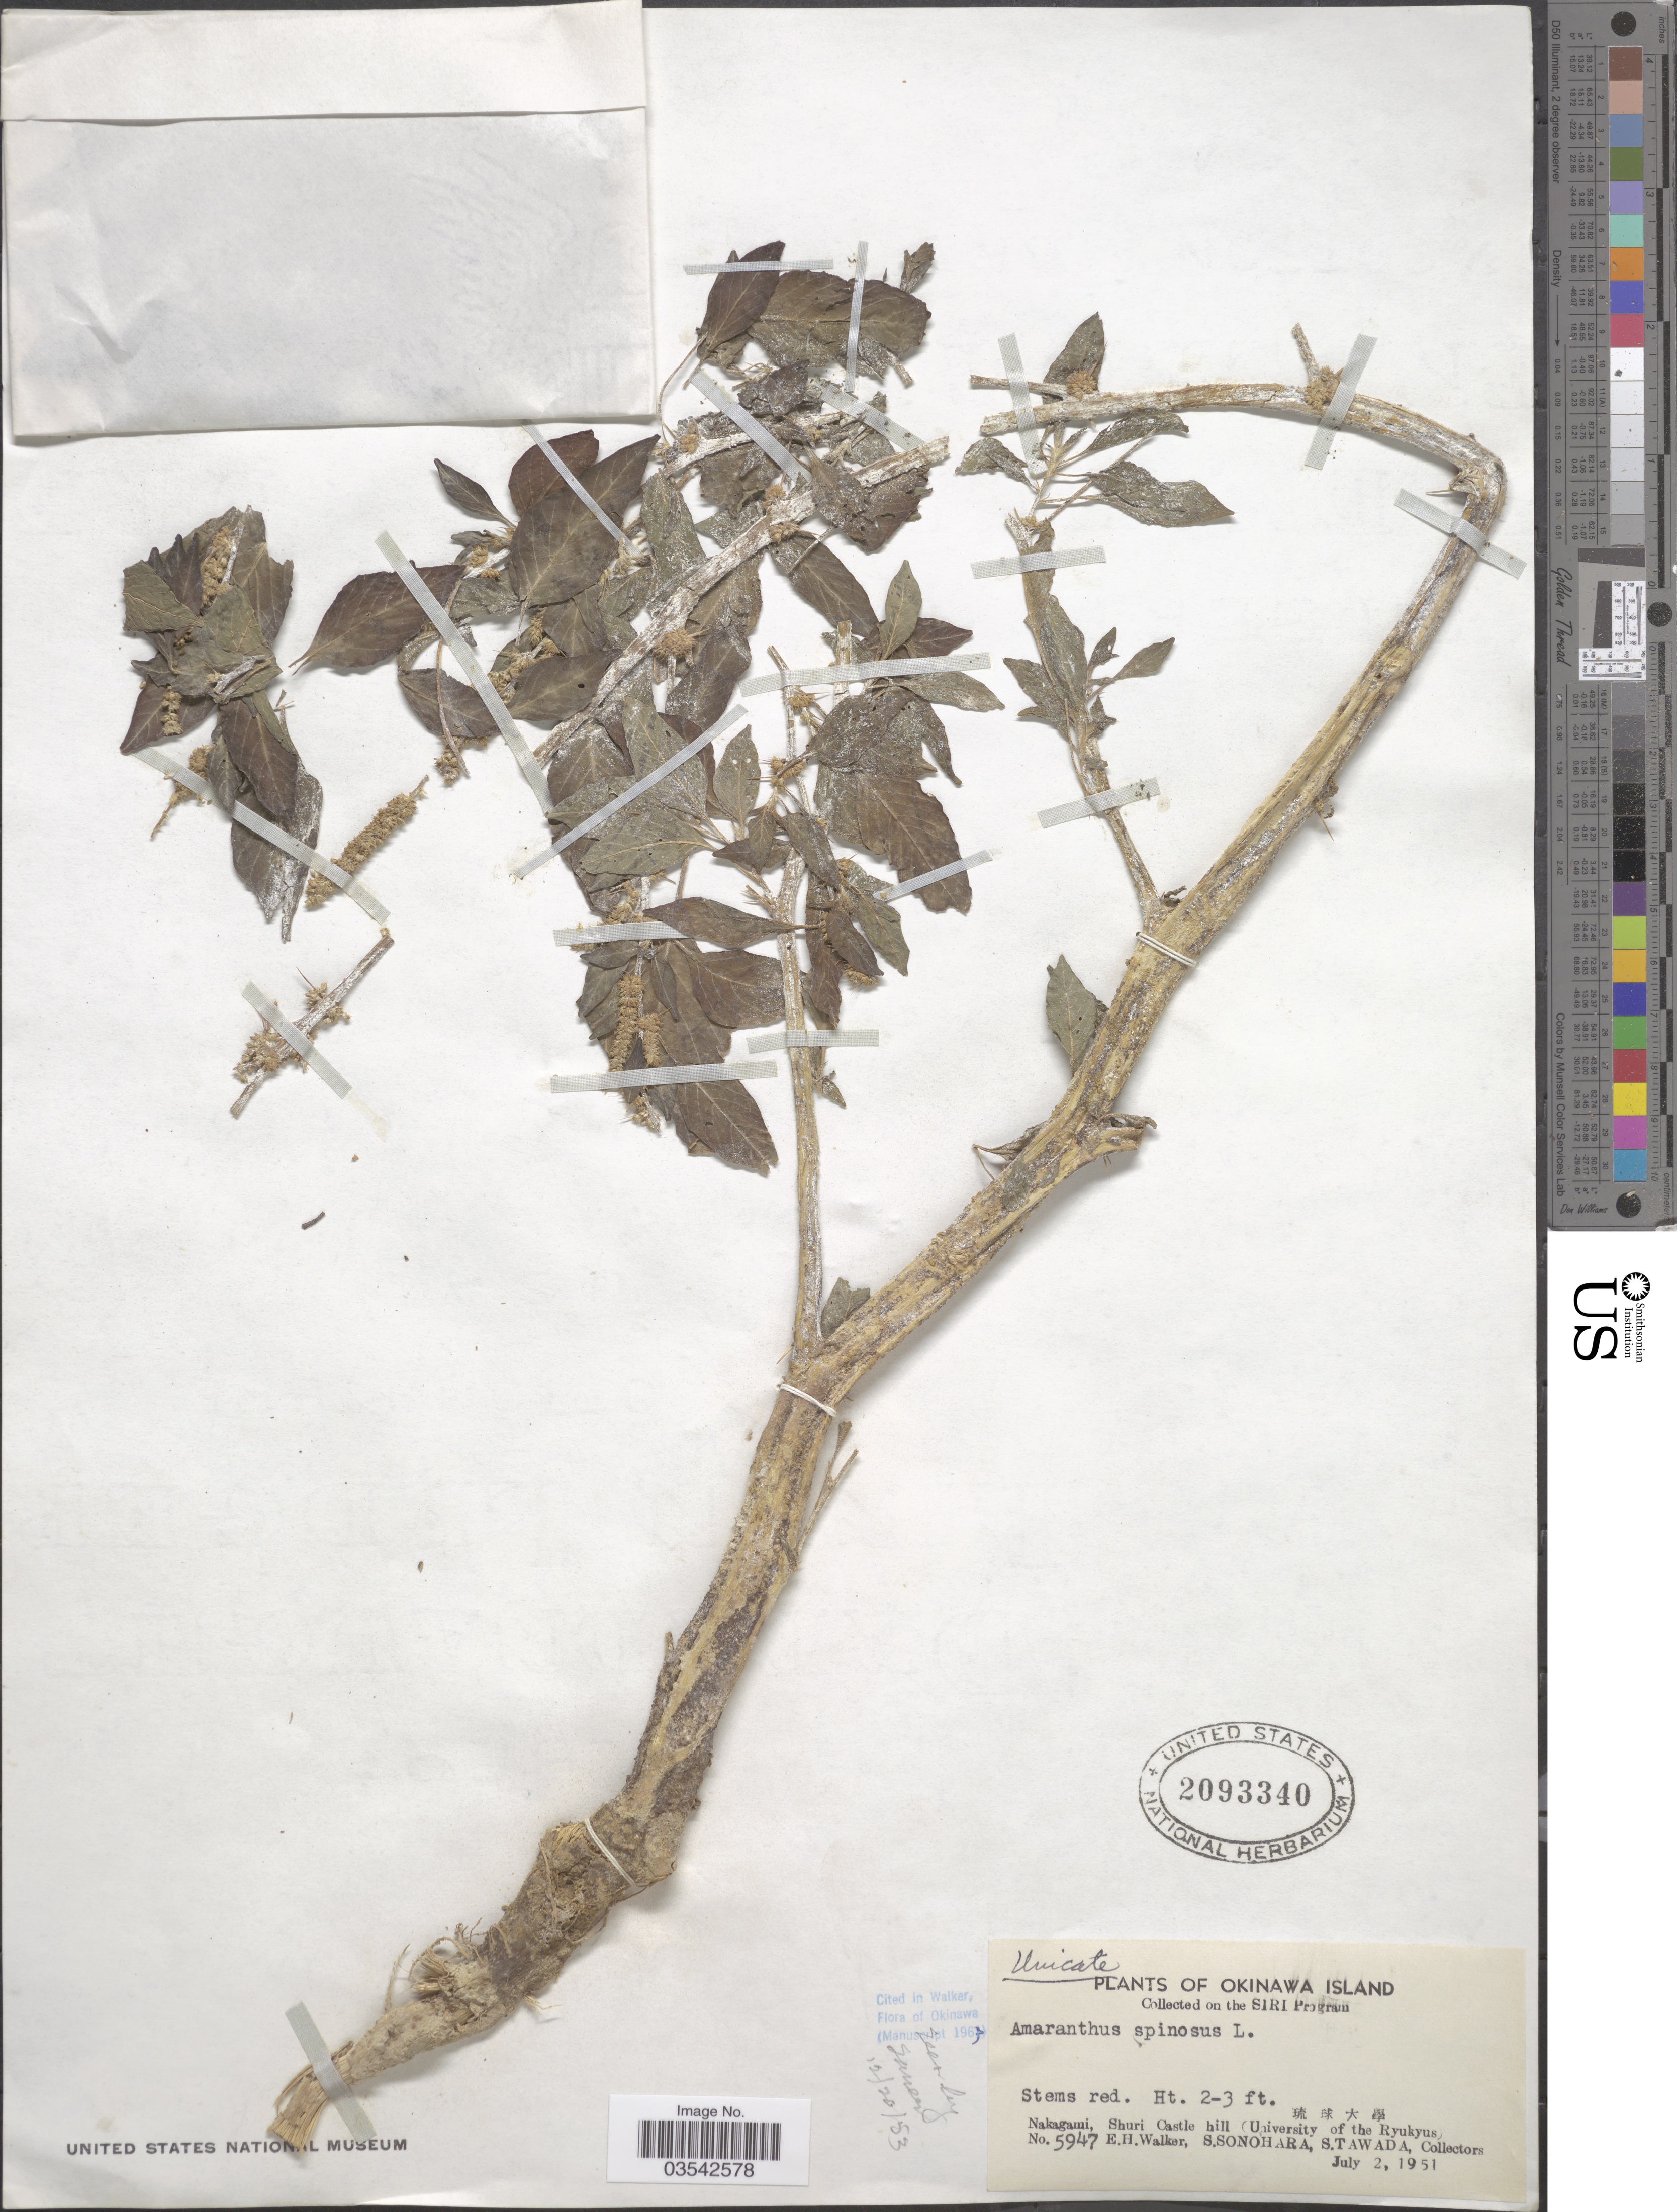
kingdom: Plantae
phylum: Tracheophyta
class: Magnoliopsida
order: Caryophyllales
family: Amaranthaceae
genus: Amaranthus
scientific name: Amaranthus spinosus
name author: L.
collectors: E. H. Walker, S. Sonohara & S. Tawada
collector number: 5947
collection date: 1951-07-02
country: Japan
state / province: Okinawa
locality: Okinawa Island. Nakagami, Shuri Castle hill (University of the Ryukyus)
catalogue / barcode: US 2093340